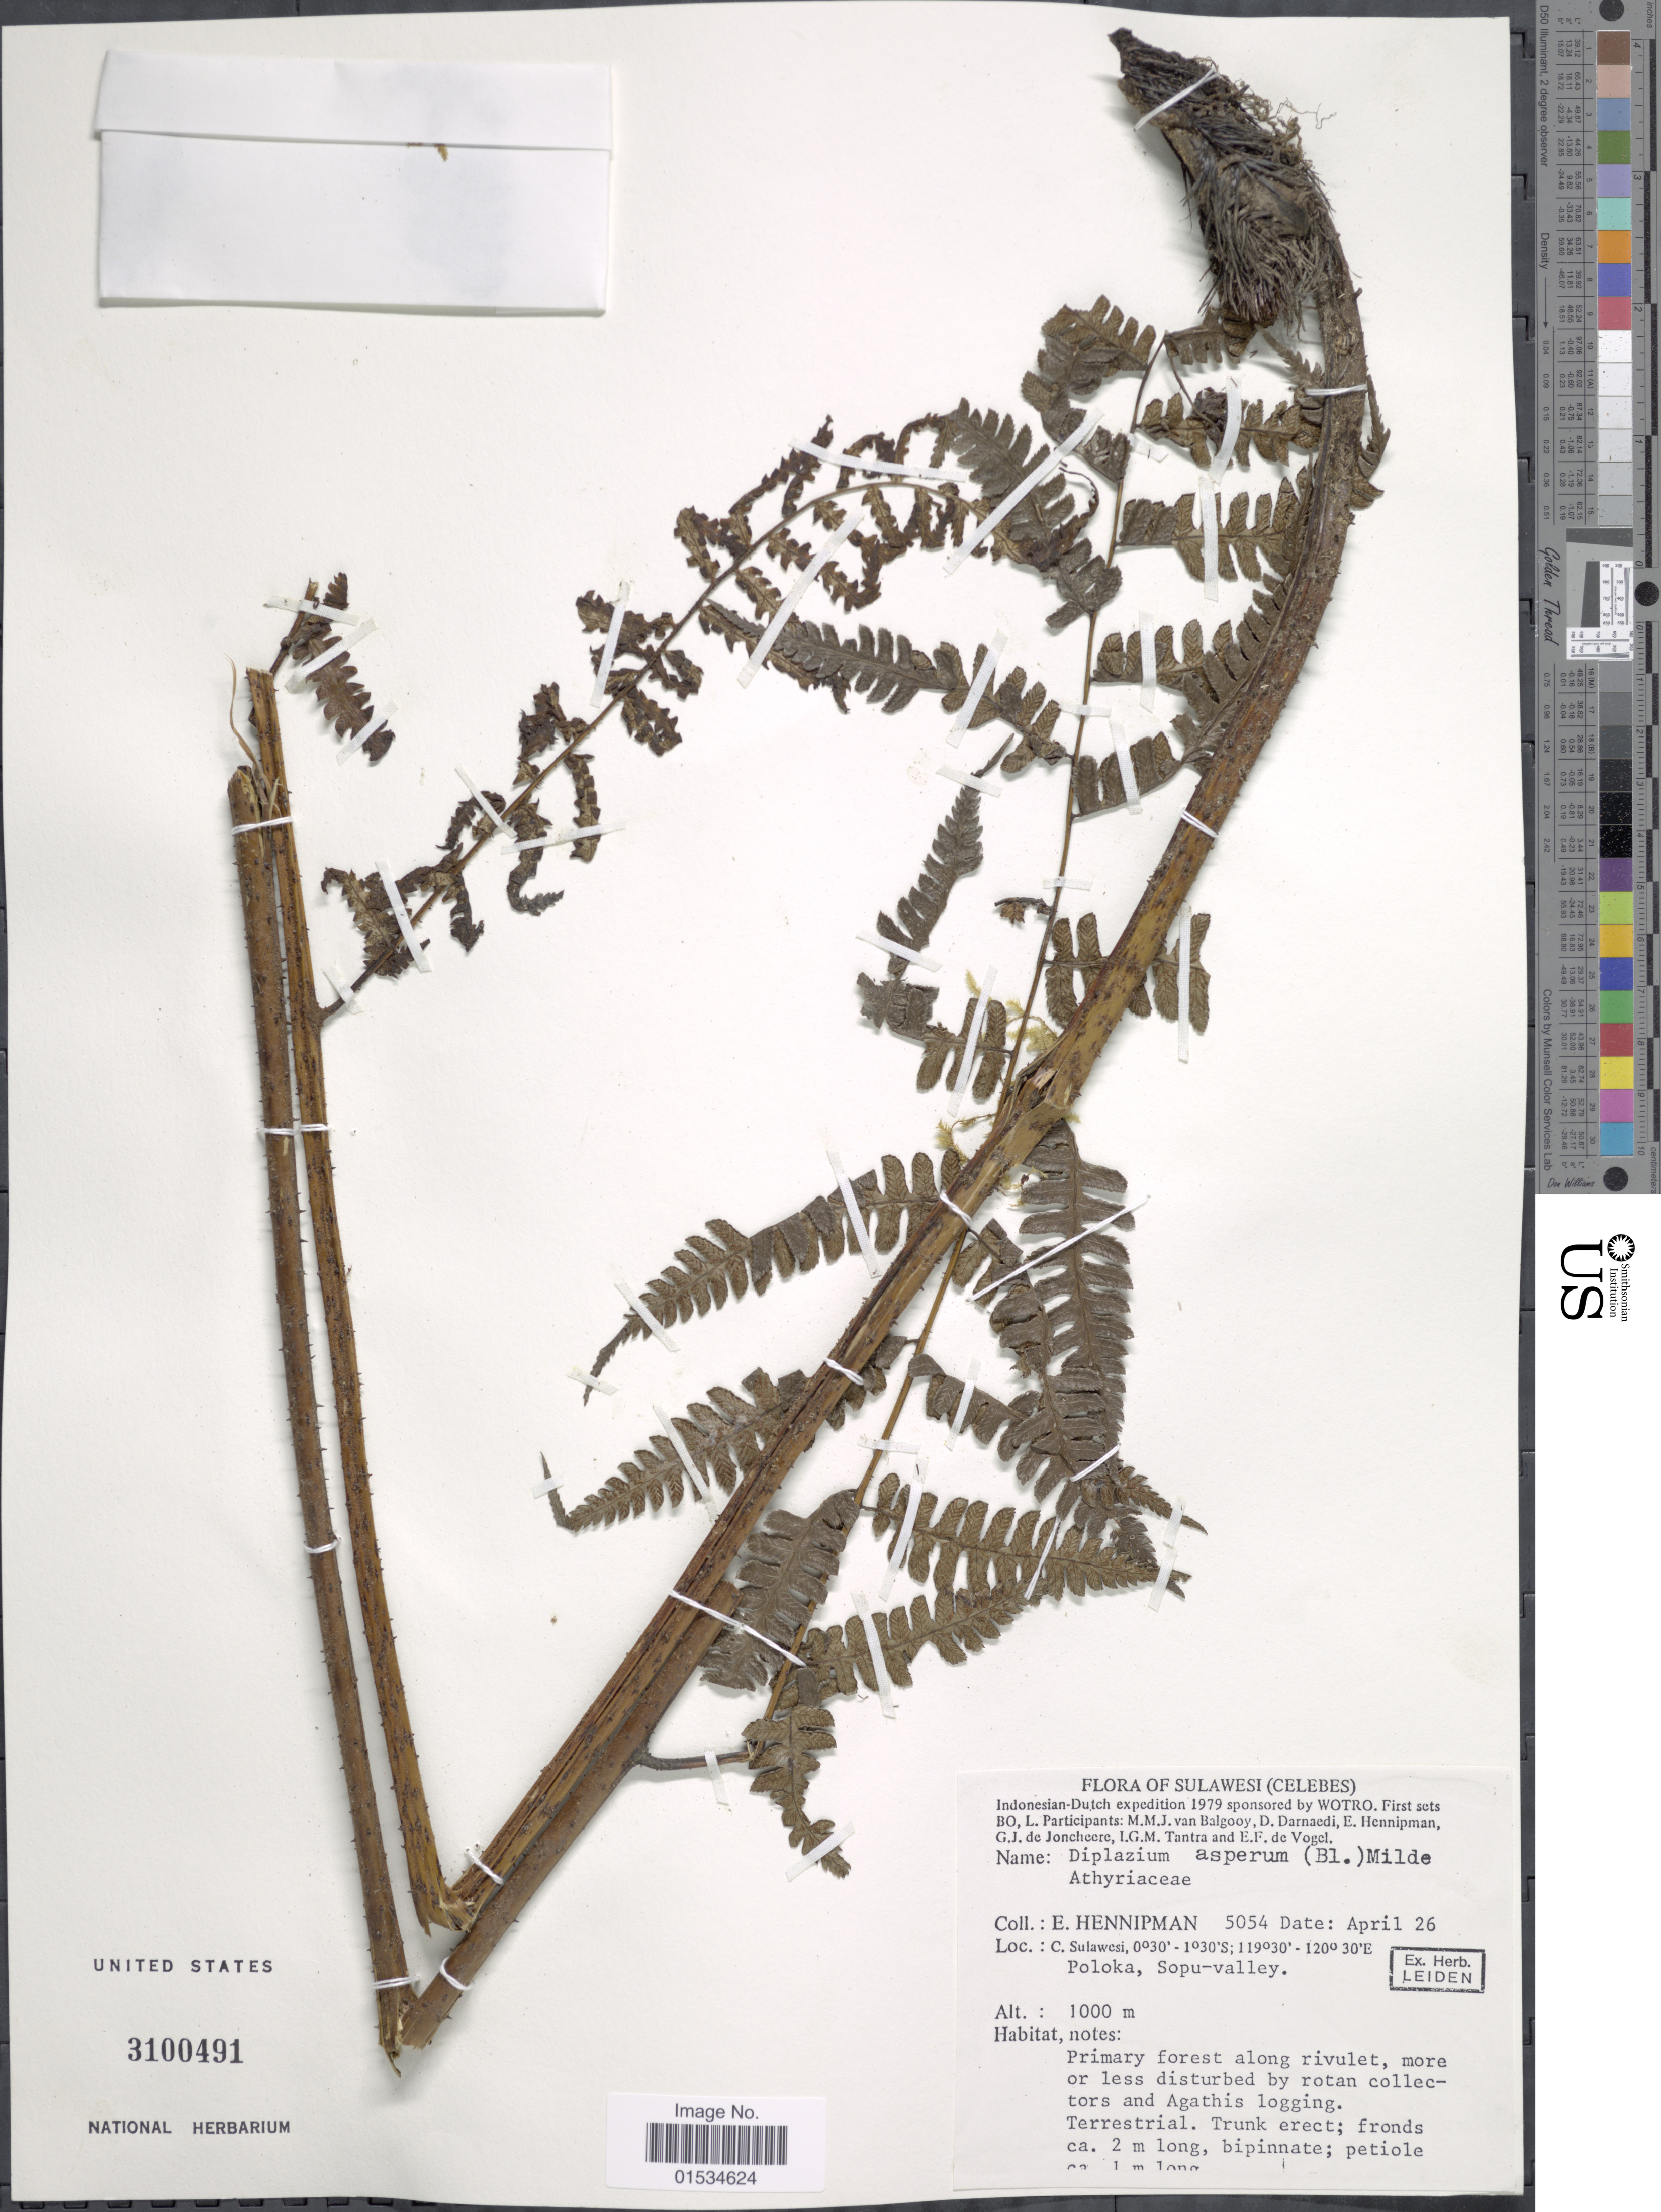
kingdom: Plantae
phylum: Tracheophyta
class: Polypodiopsida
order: Polypodiales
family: Athyriaceae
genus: Diplazium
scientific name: Diplazium asperum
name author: Blume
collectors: E. Hennipman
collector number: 5054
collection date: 1979-04-26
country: Indonesia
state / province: Sulawesi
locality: Celebes, Indonesian-Dutch expedition 1979, C. Sulawesi, Poloka, Sopu-valley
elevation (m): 1000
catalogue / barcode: US 3100491